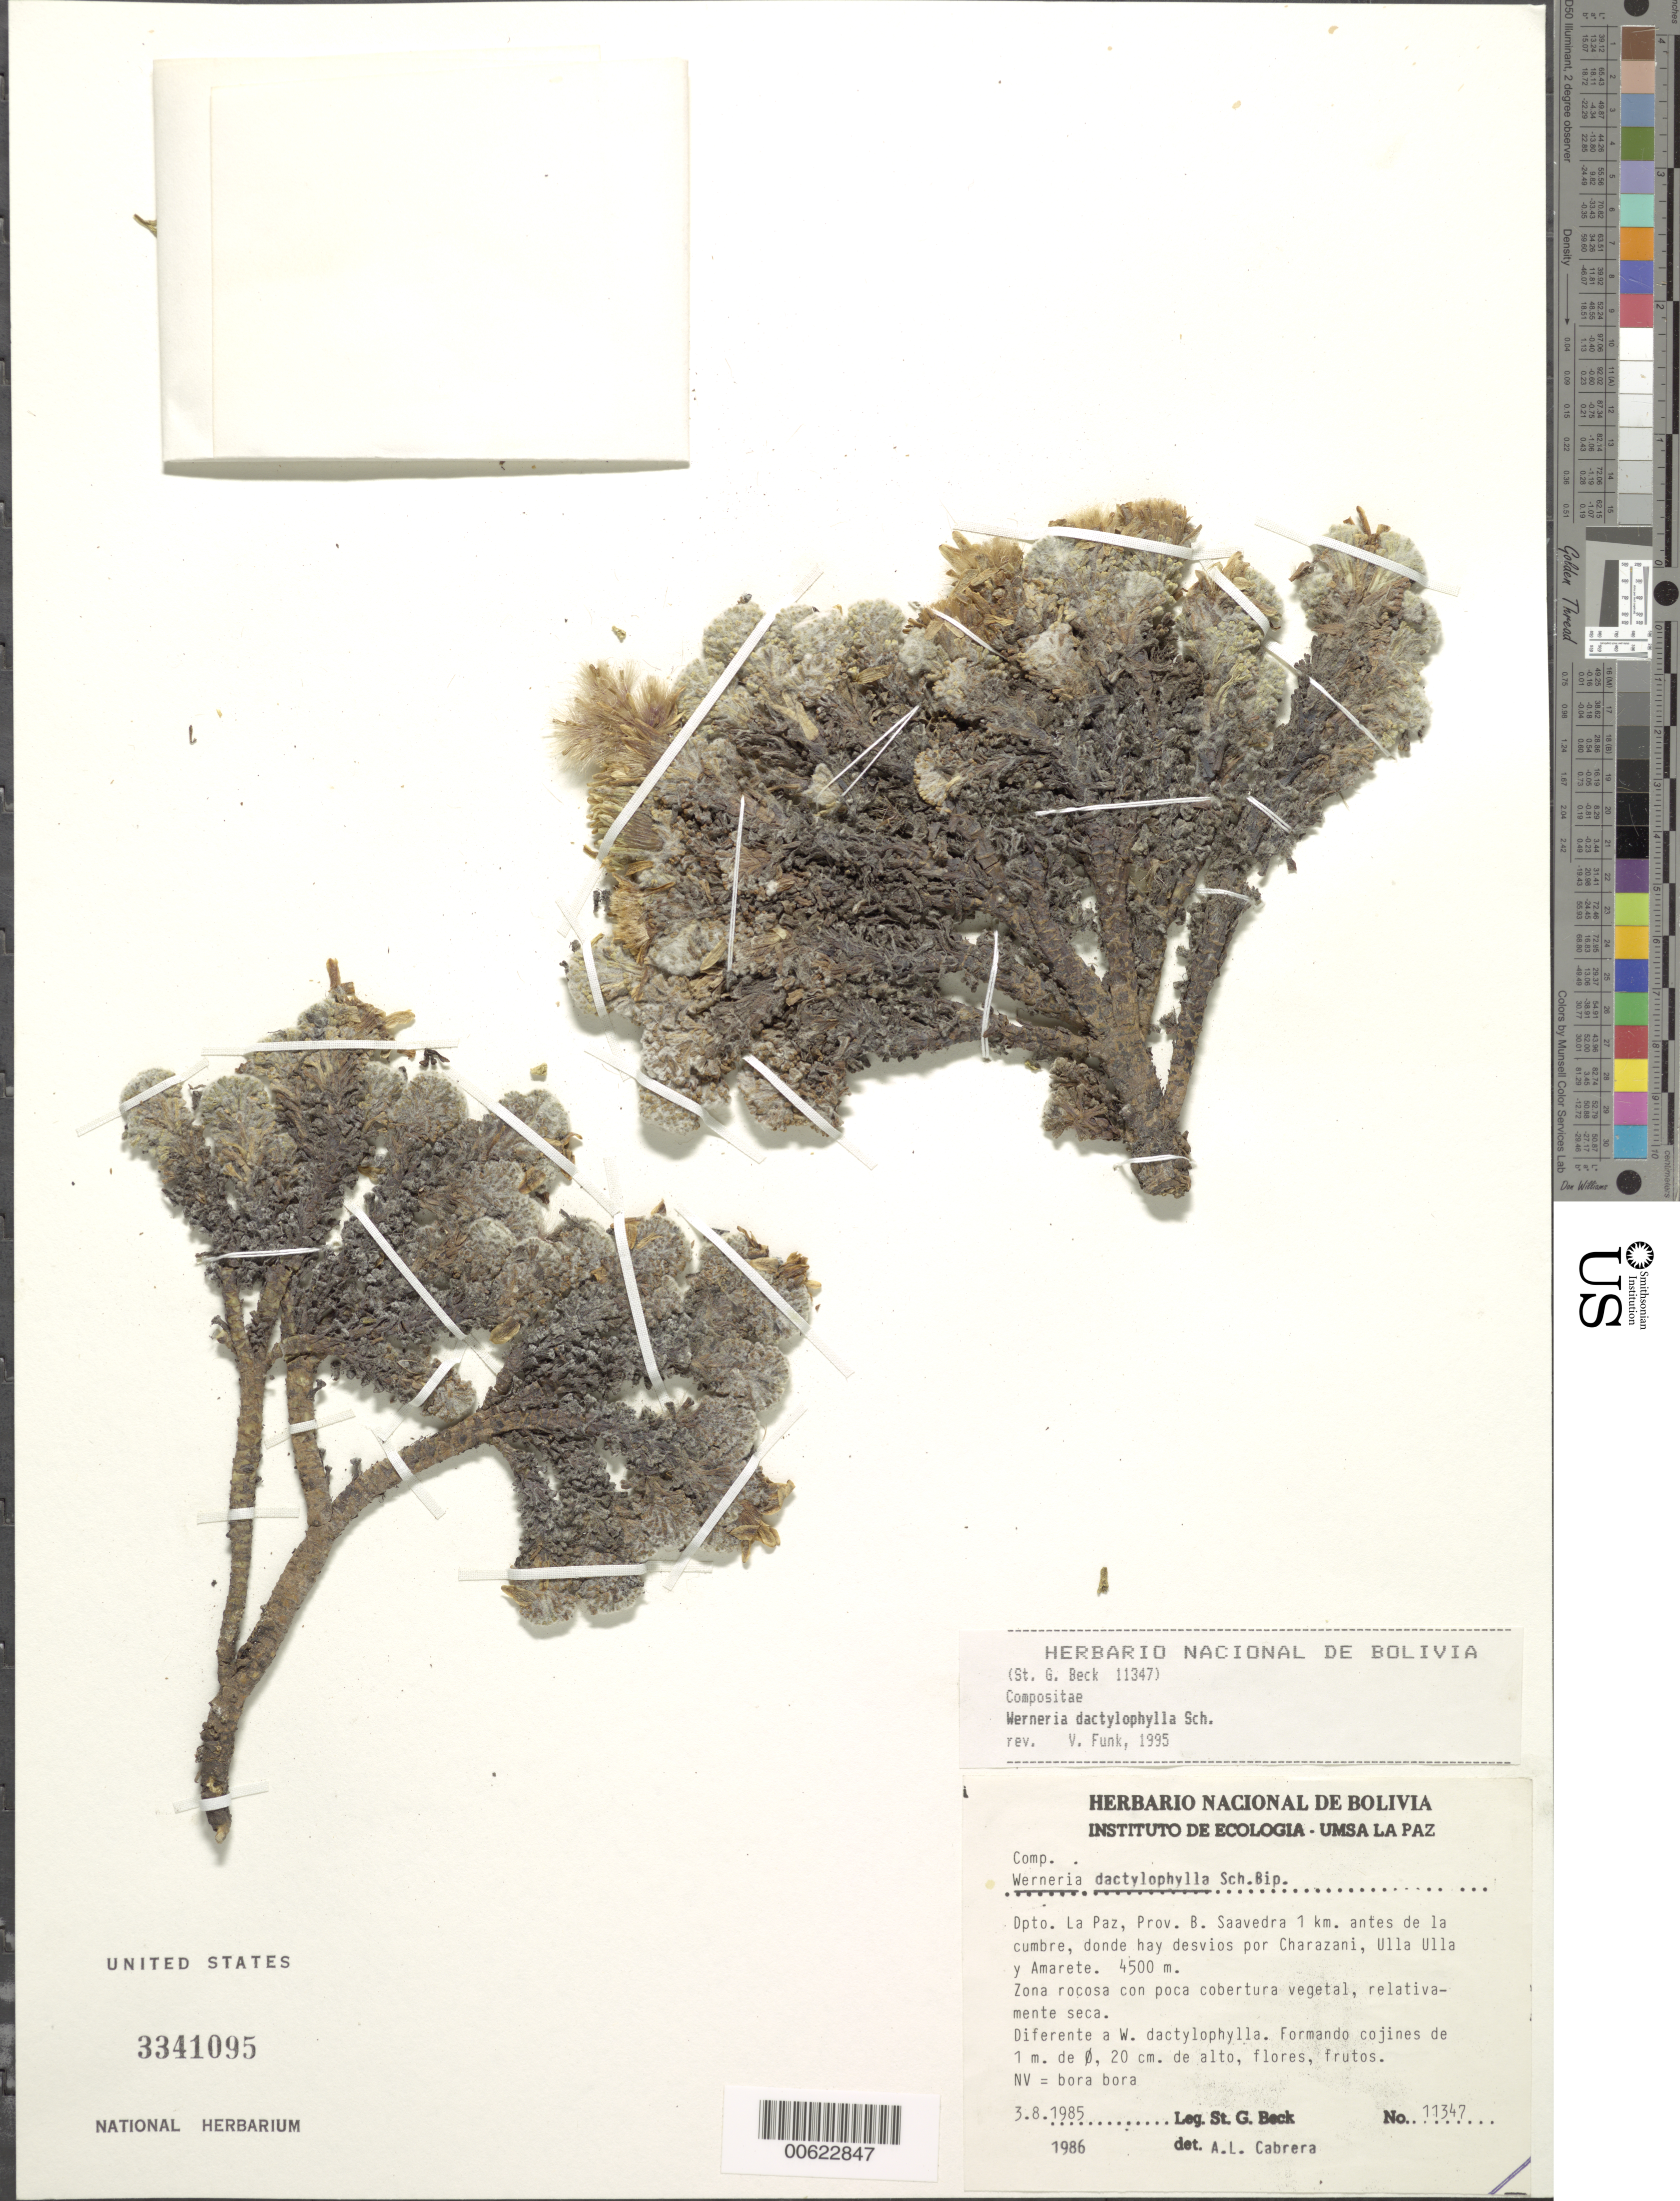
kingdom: Plantae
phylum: Tracheophyta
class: Magnoliopsida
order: Asterales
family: Asteraceae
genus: Xenophyllum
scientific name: Xenophyllum dactylophyllum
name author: (Sch. Bip.) V.A. Funk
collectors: S. Beck & A. L. Cabrera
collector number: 11347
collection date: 1985-08-03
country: Bolivia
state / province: La Paz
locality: Prov. B. Saavedra: Charazani, 1 km antes de la cumbre, donde hay desivos; Ulla Ulla y Amarete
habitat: Zona rocasa con poco cobertura vegetal, relativamente seca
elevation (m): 4500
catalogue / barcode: US 3341095